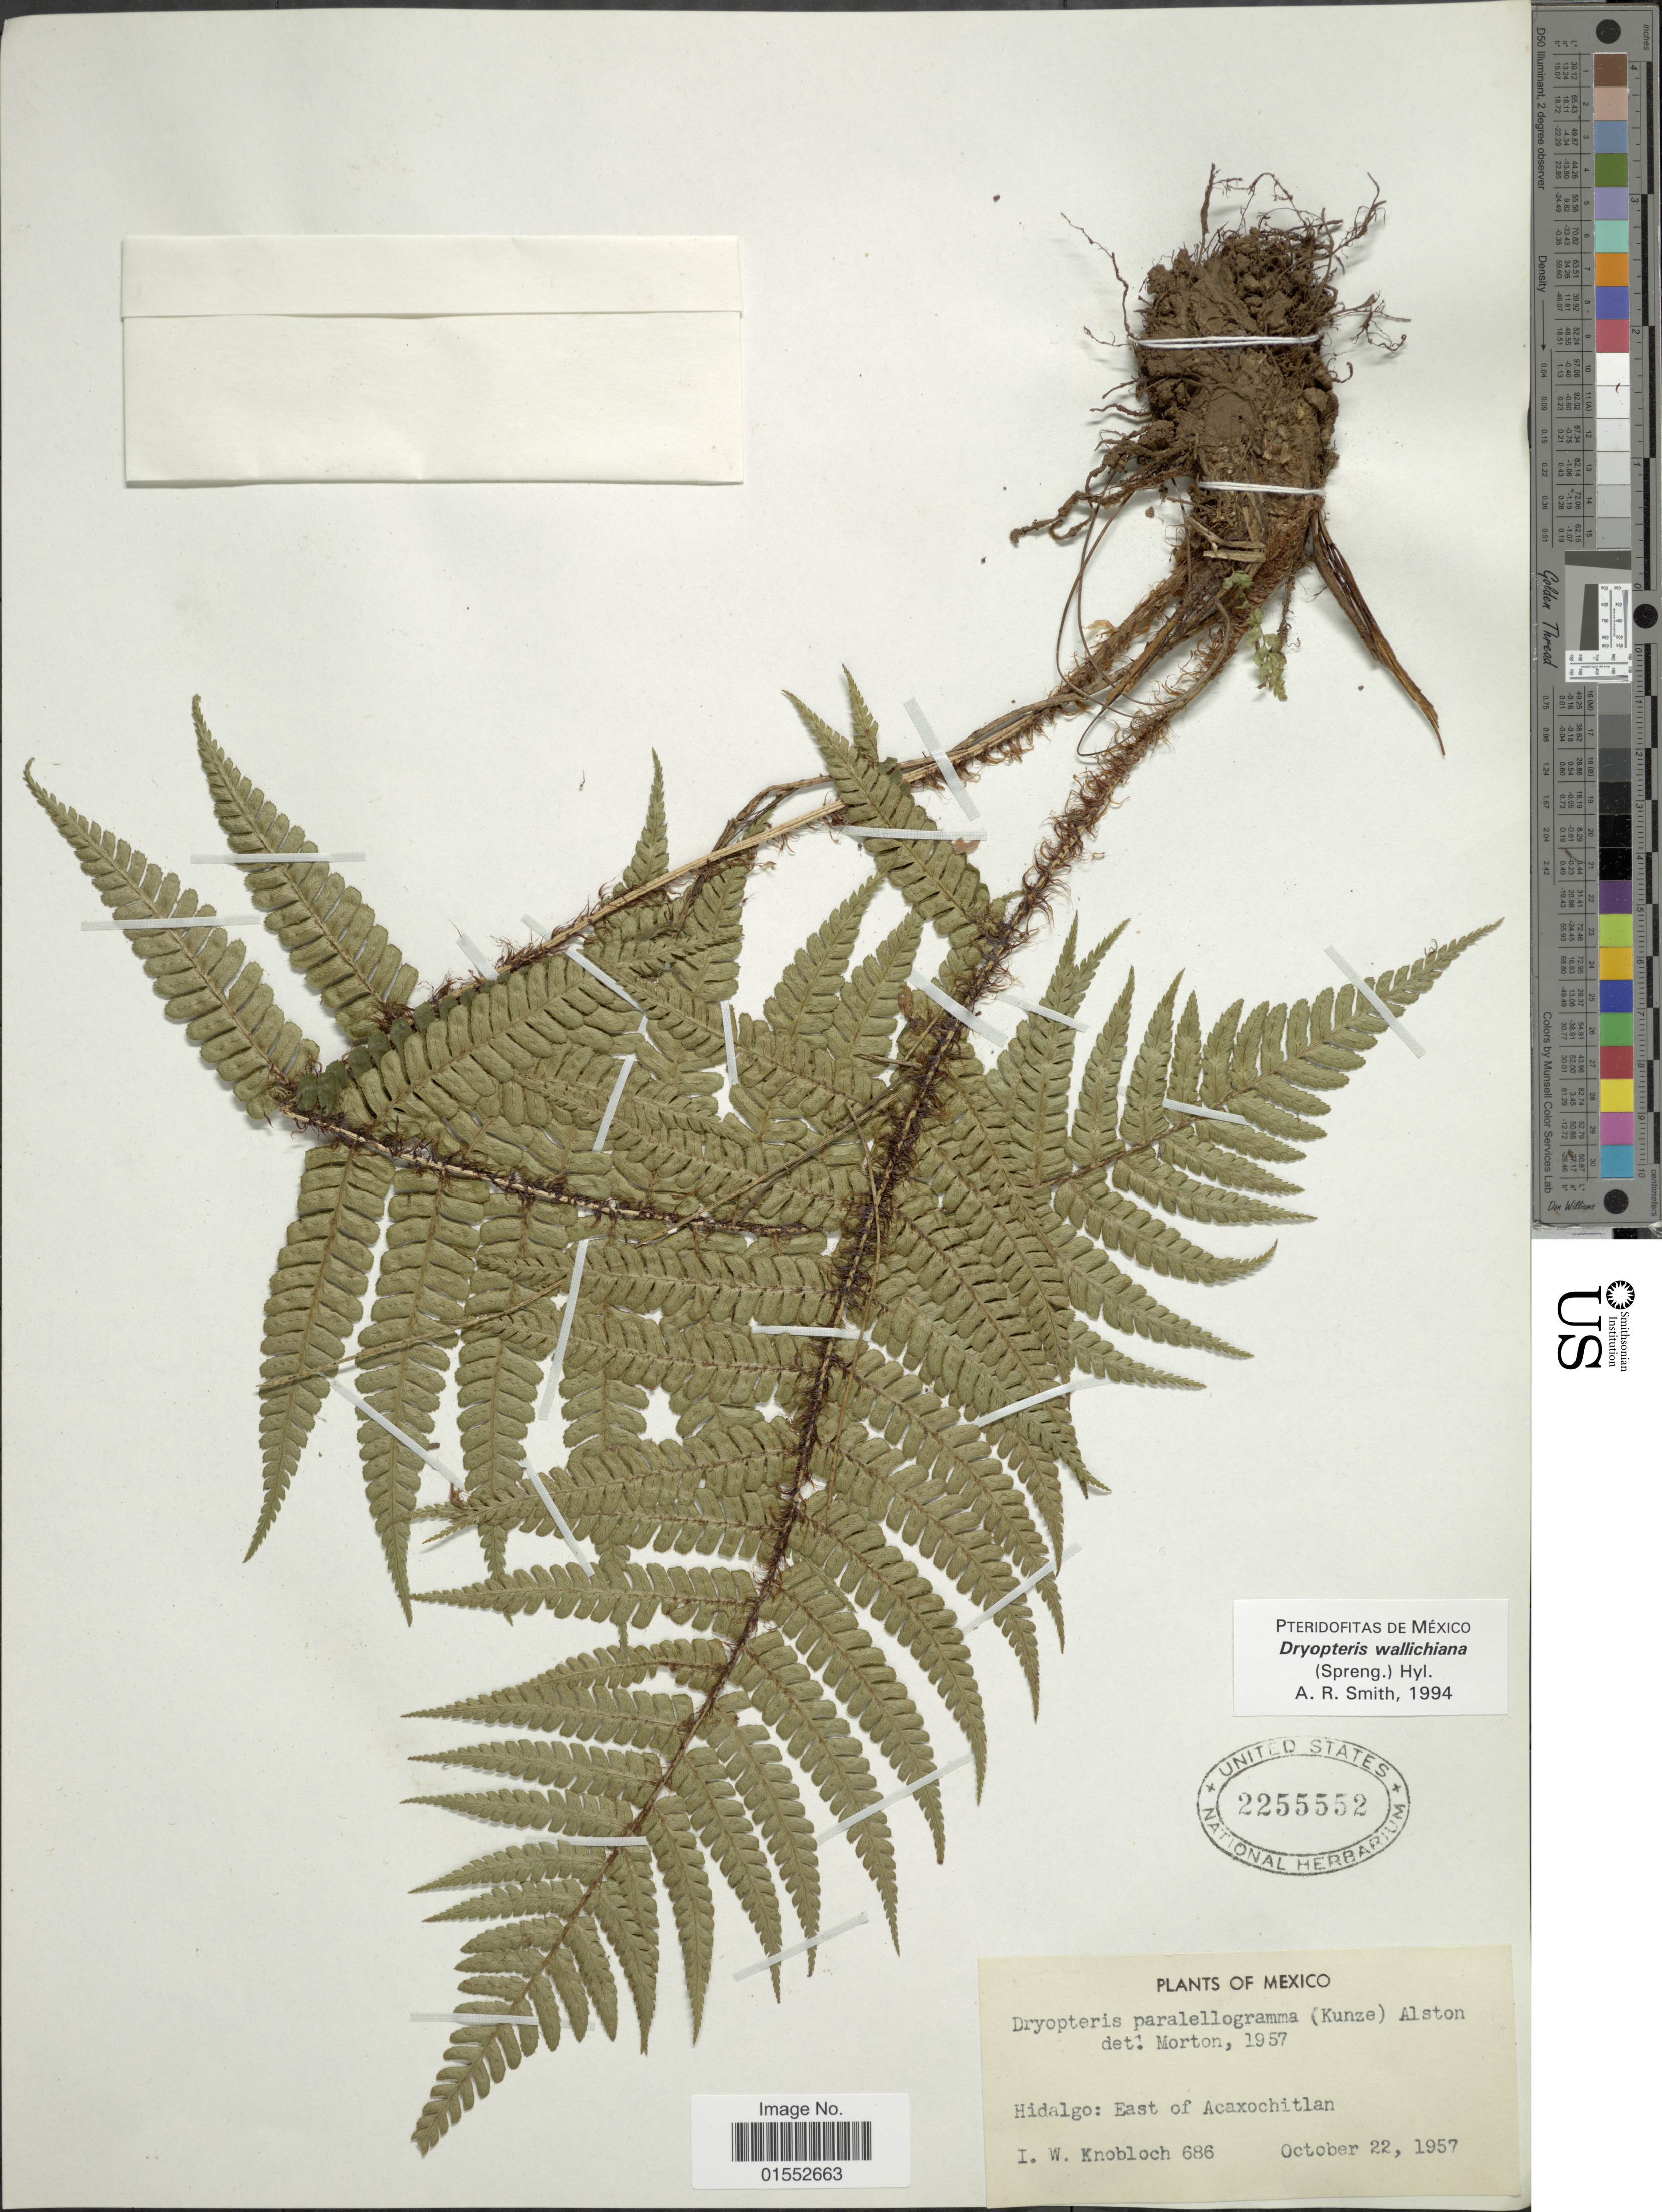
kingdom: Plantae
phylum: Tracheophyta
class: Polypodiopsida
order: Polypodiales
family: Dryopteridaceae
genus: Dryopteris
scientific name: Dryopteris wallichiana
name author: (Spreng.) Hyl.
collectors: I. W. Knobloch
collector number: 686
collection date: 1957-10-22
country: Mexico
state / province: Hidalgo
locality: East of Acaxochitlan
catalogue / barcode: US 2255552